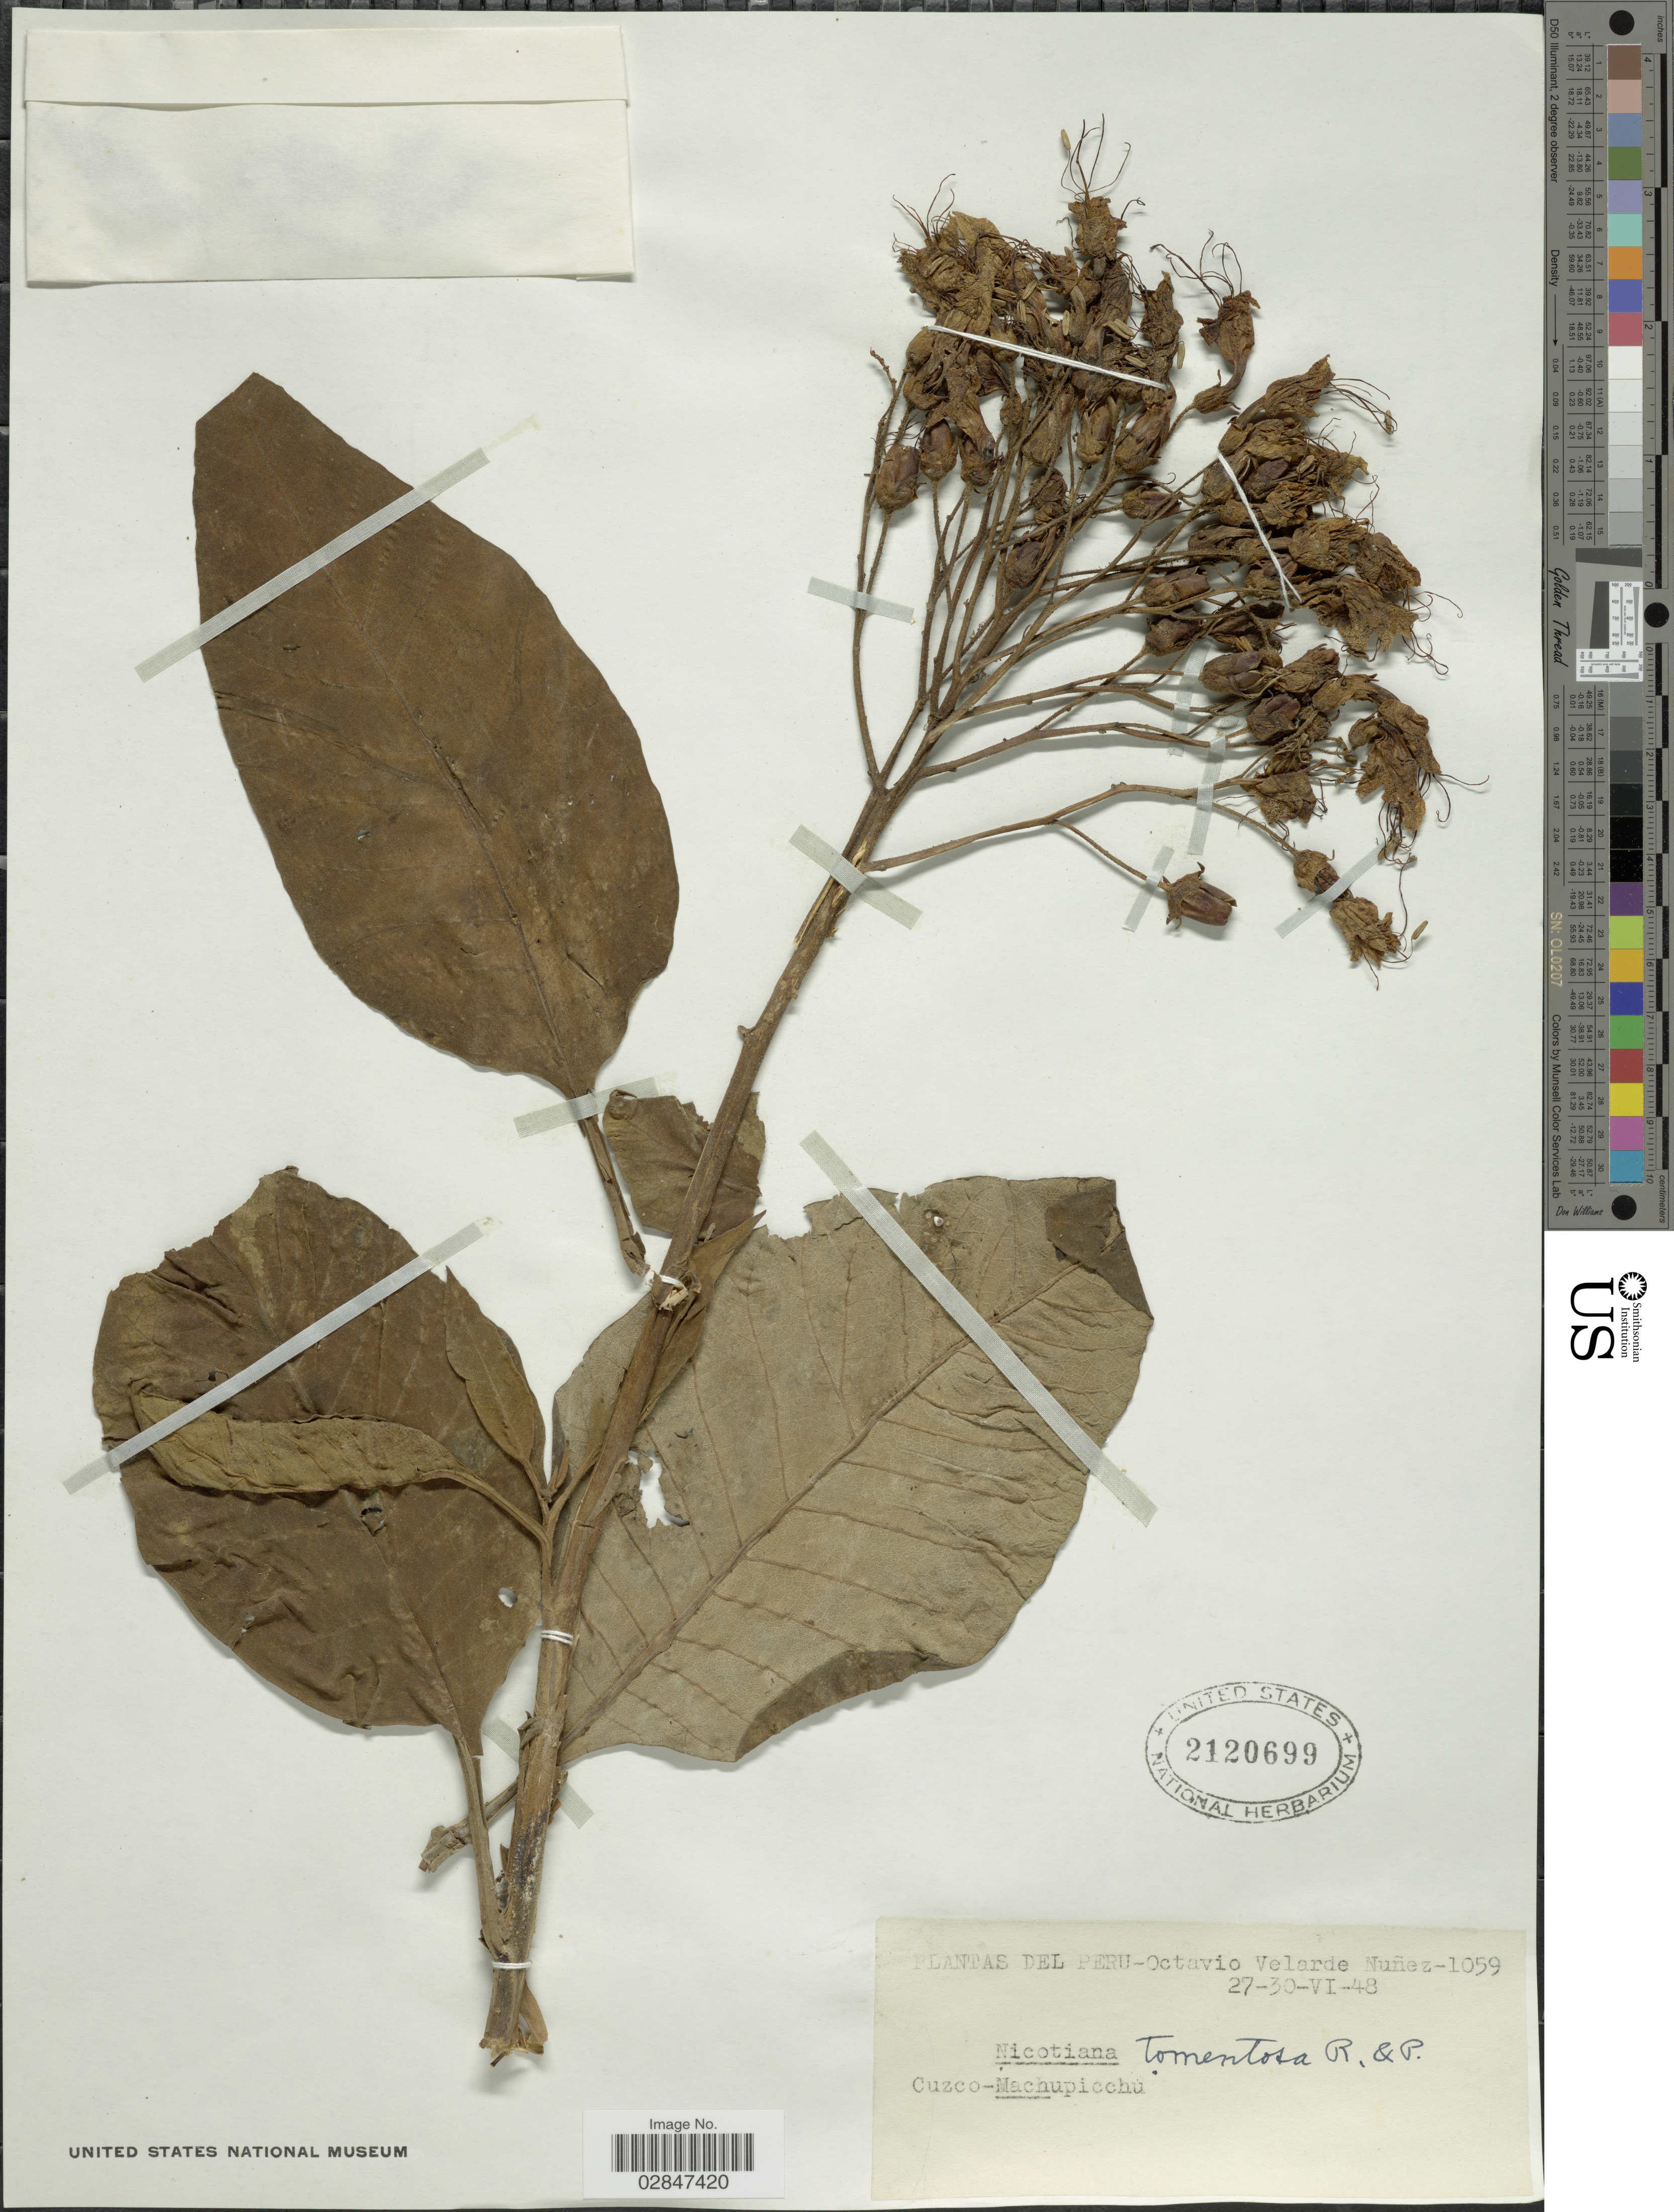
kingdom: Plantae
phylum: Tracheophyta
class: Magnoliopsida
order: Solanales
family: Solanaceae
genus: Nicotiana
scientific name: Nicotiana tomentosa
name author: Ruiz & Pav.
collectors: O. Velarde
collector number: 1059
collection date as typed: Transcribed d/m/y: 27/6/48 to 30/6/48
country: Peru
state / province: Cusco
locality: Cuzco-Machupicchu.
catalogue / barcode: US 2120699